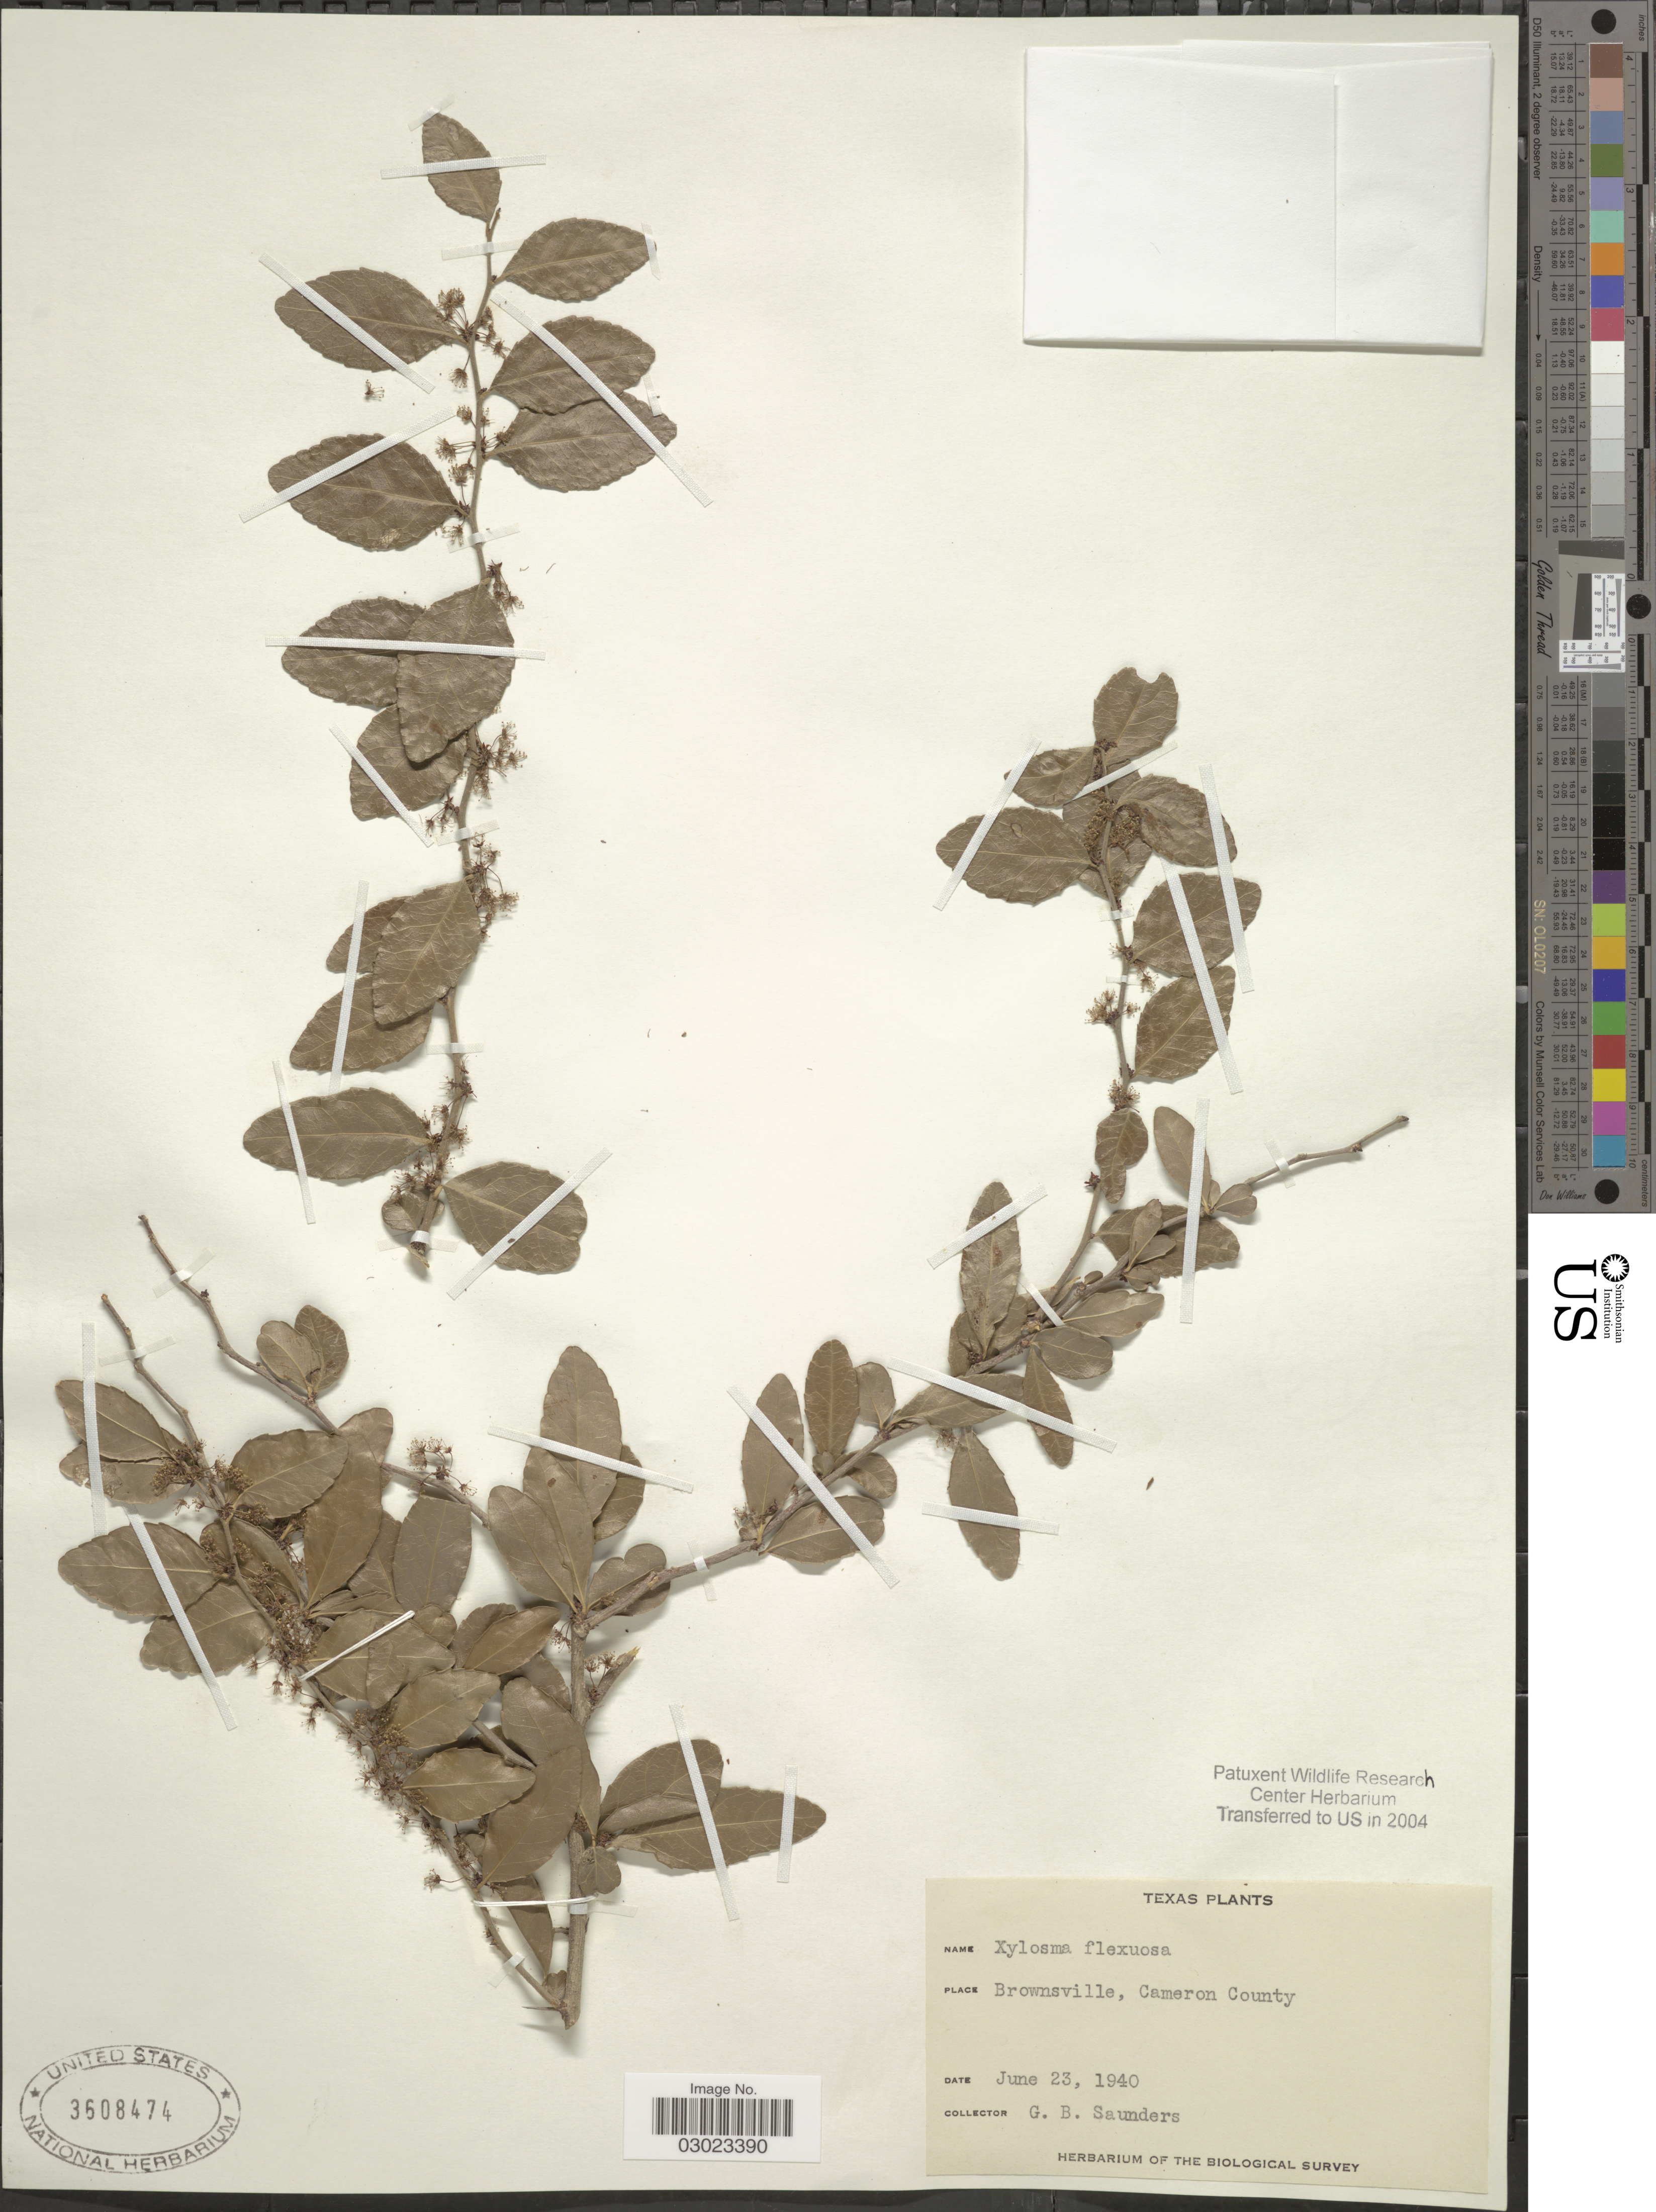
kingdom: Plantae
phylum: Tracheophyta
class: Magnoliopsida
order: Malpighiales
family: Salicaceae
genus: Xylosma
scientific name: Xylosma flexuosa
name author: (Kunth) Hemsl.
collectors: G. B. Saunders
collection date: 1940-06-23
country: United States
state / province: Texas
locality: Brownsville, Cameron County.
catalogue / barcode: US 3608474